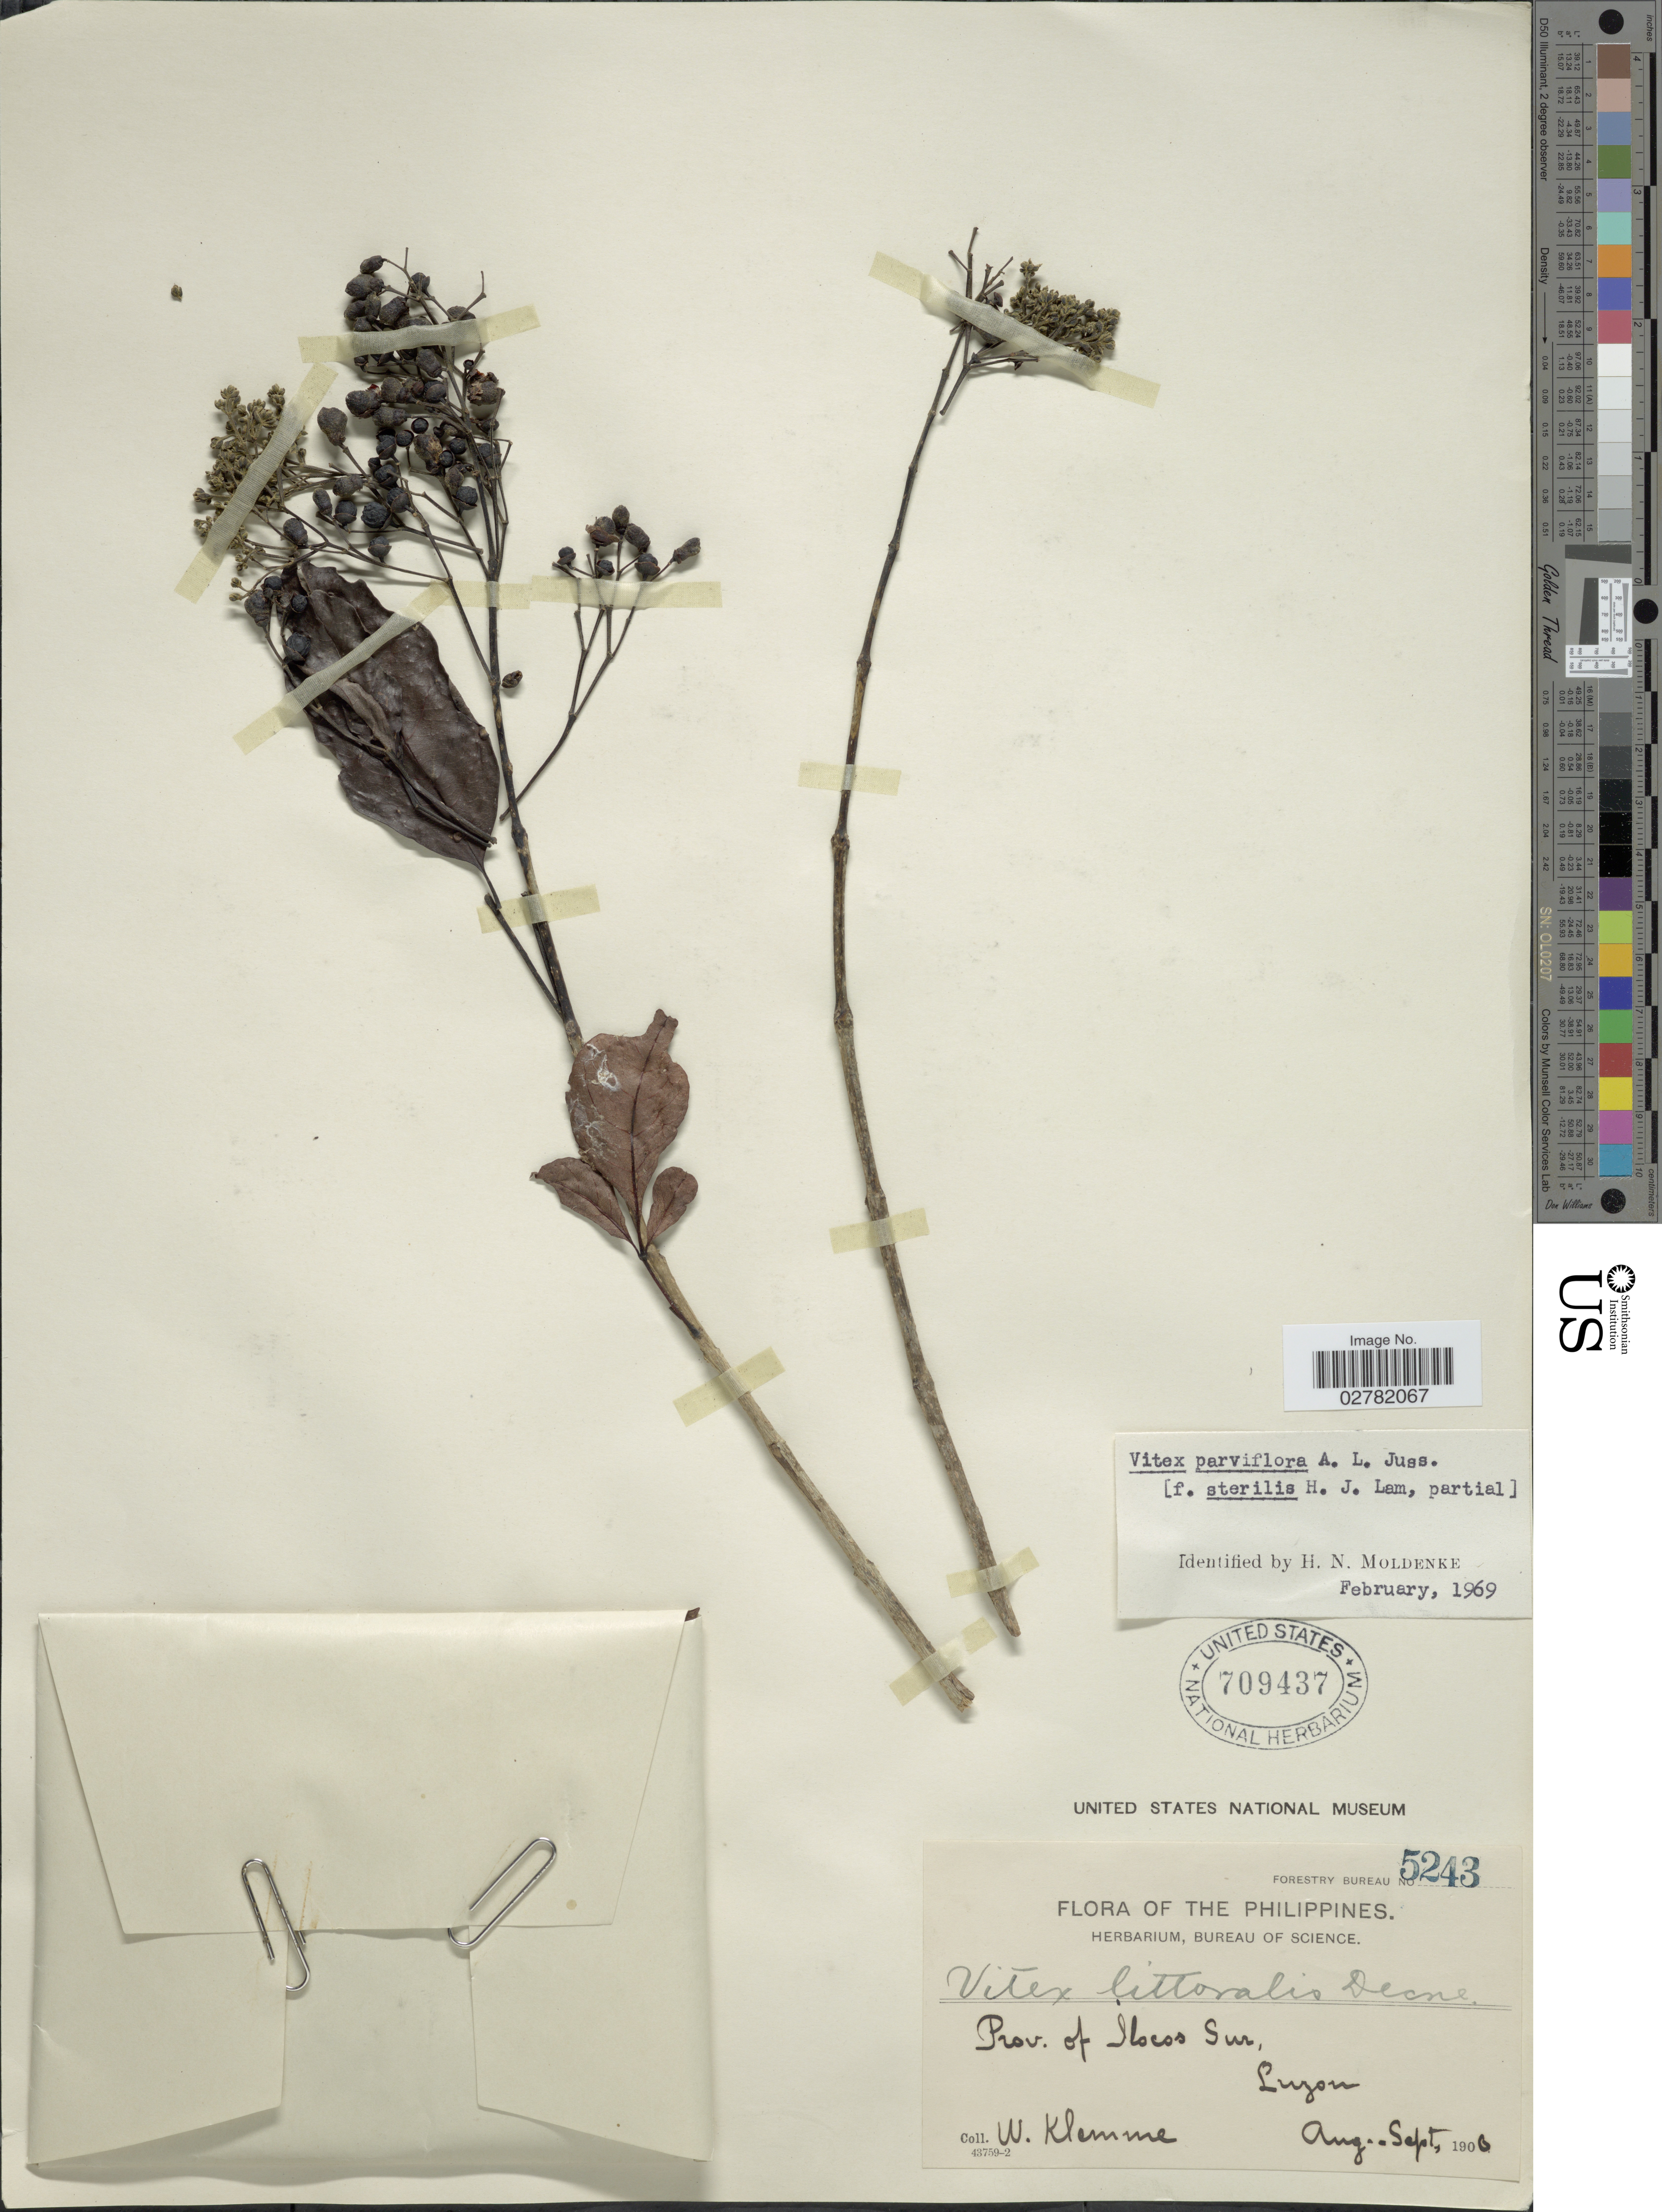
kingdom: Plantae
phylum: Tracheophyta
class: Magnoliopsida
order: Lamiales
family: Lamiaceae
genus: Vitex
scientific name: Vitex parviflora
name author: Juss.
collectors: W. Klemme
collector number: Forestry Bureau 5243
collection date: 1900-08/1900-09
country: Philippines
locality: Prov. of Ilocos Sur, Luzon.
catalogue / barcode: US 709437